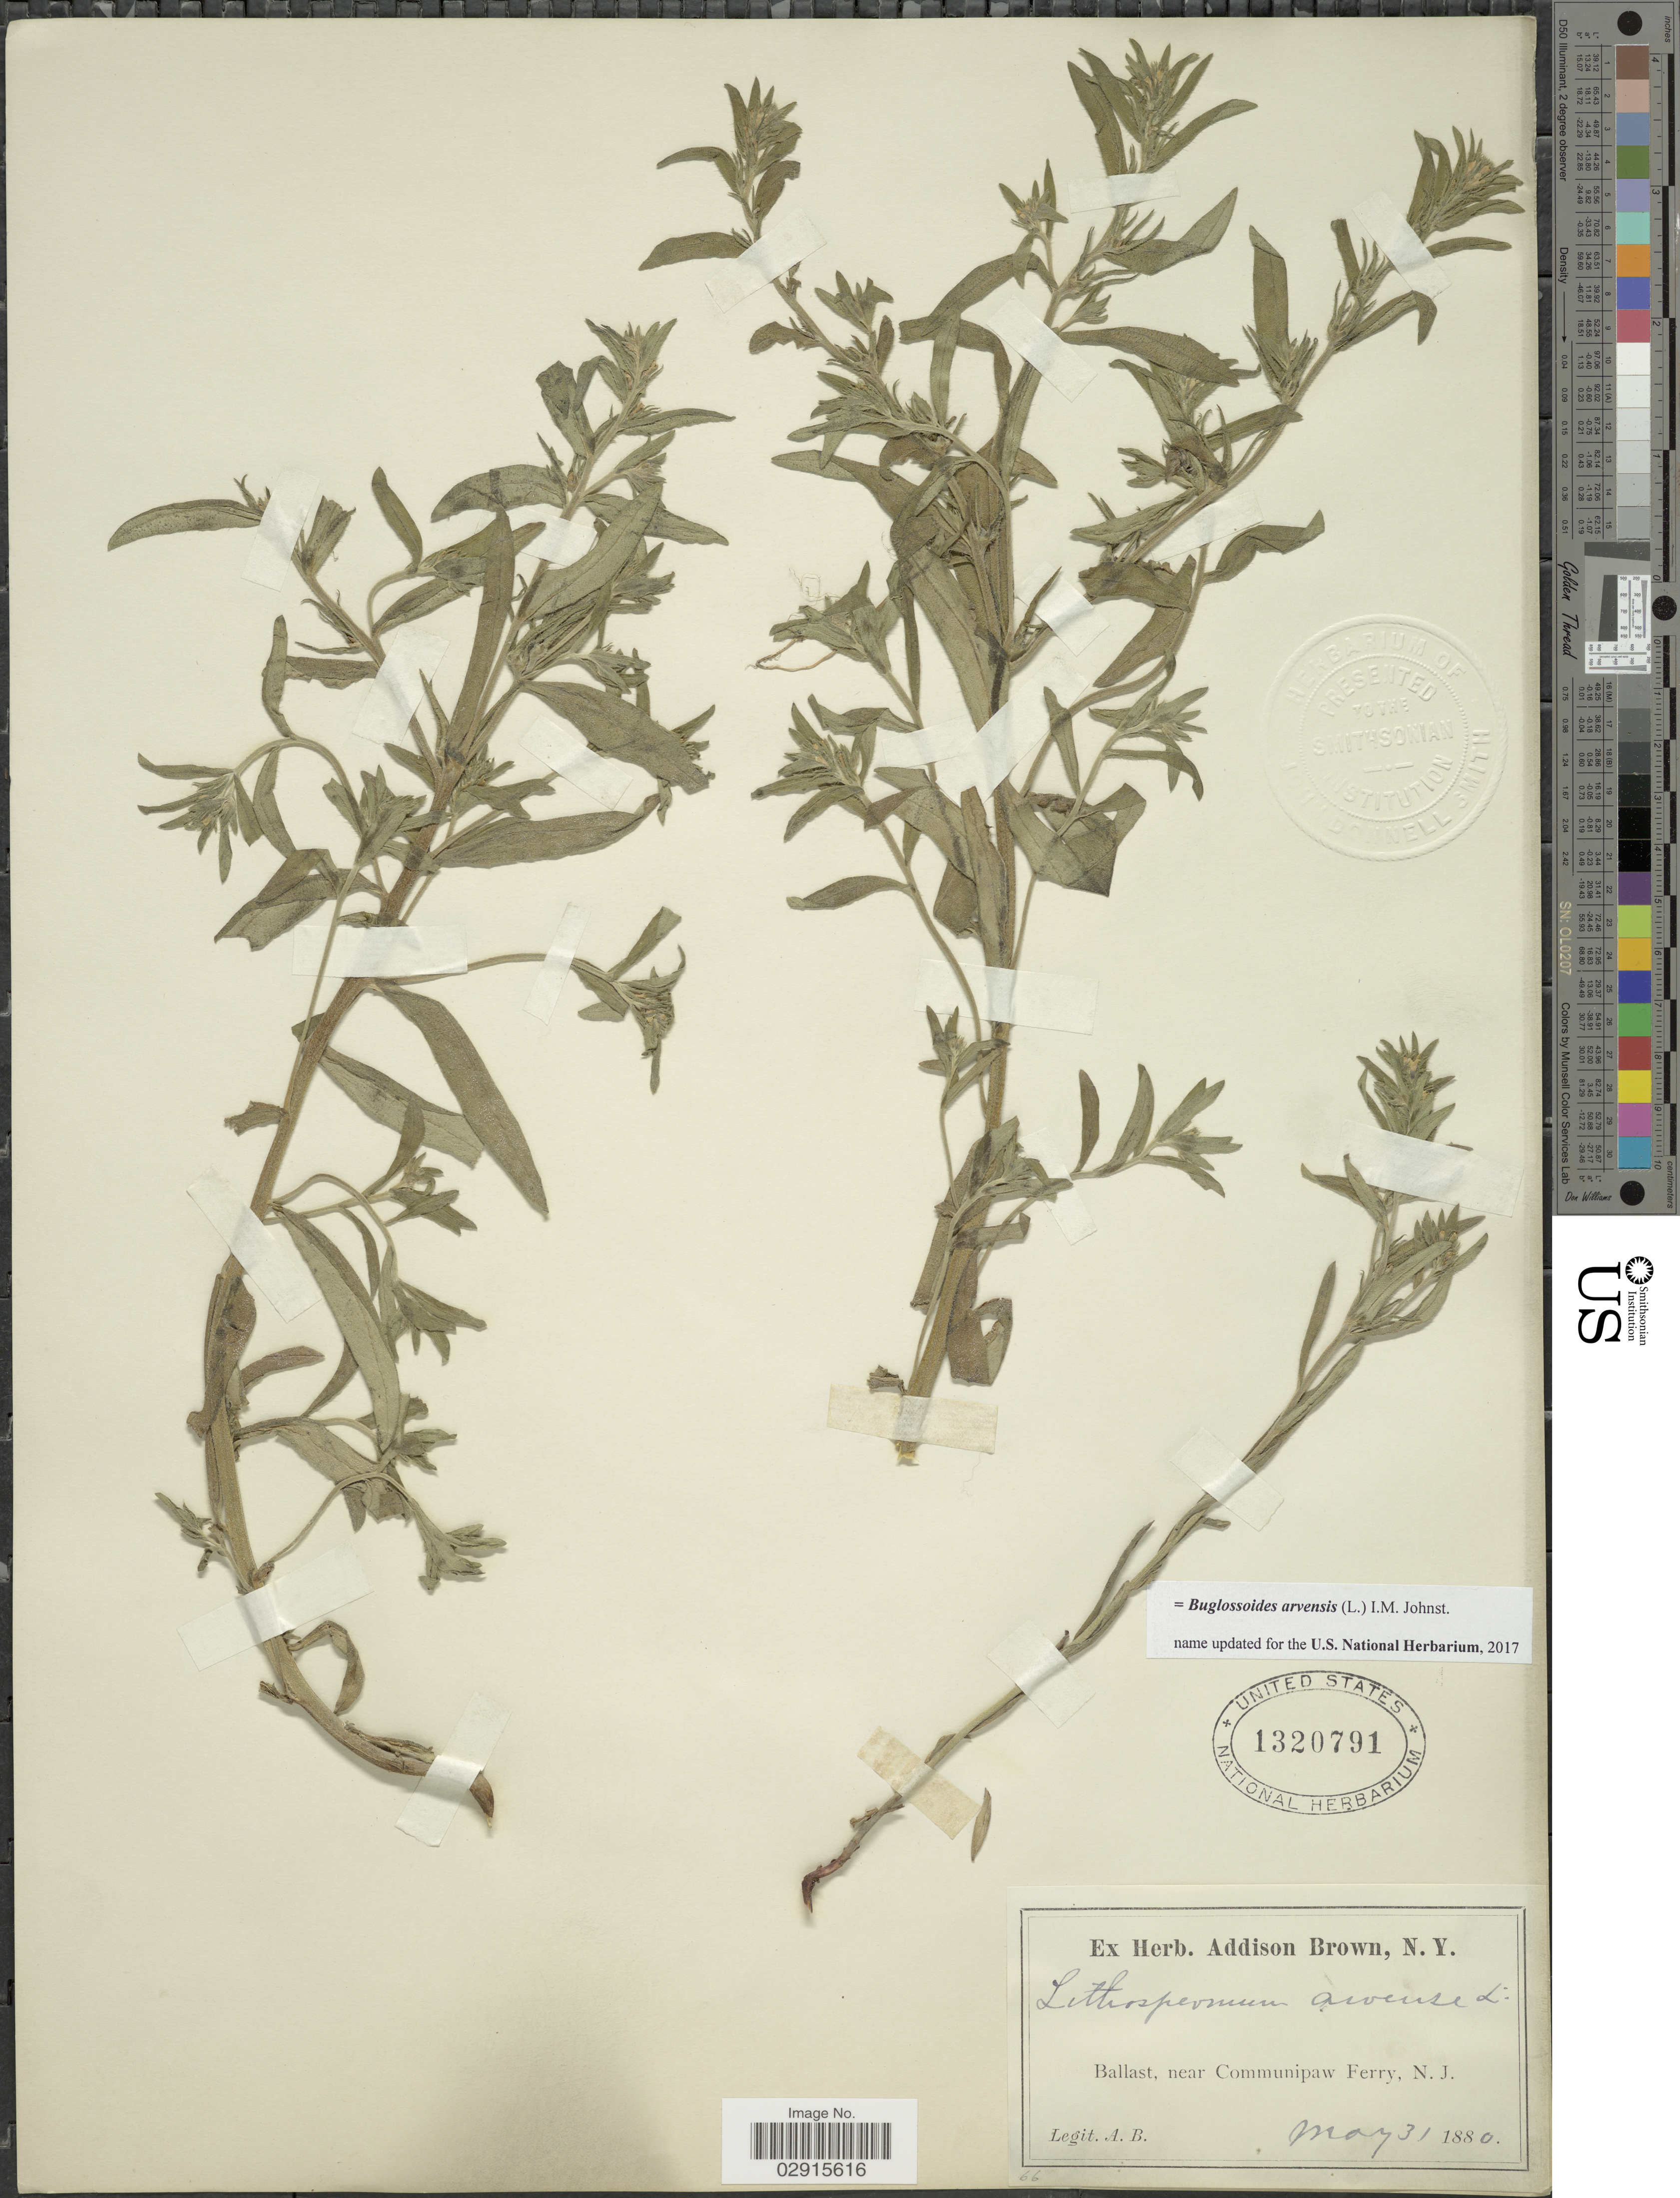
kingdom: Plantae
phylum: Tracheophyta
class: Magnoliopsida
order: Boraginales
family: Boraginaceae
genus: Buglossoides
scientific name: Buglossoides arvensis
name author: (L.) I.M. Johnst.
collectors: A. Brown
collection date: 1880-05-31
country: United States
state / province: New Jersey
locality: Ballast, near Communipaw Ferry.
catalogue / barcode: US 1320791